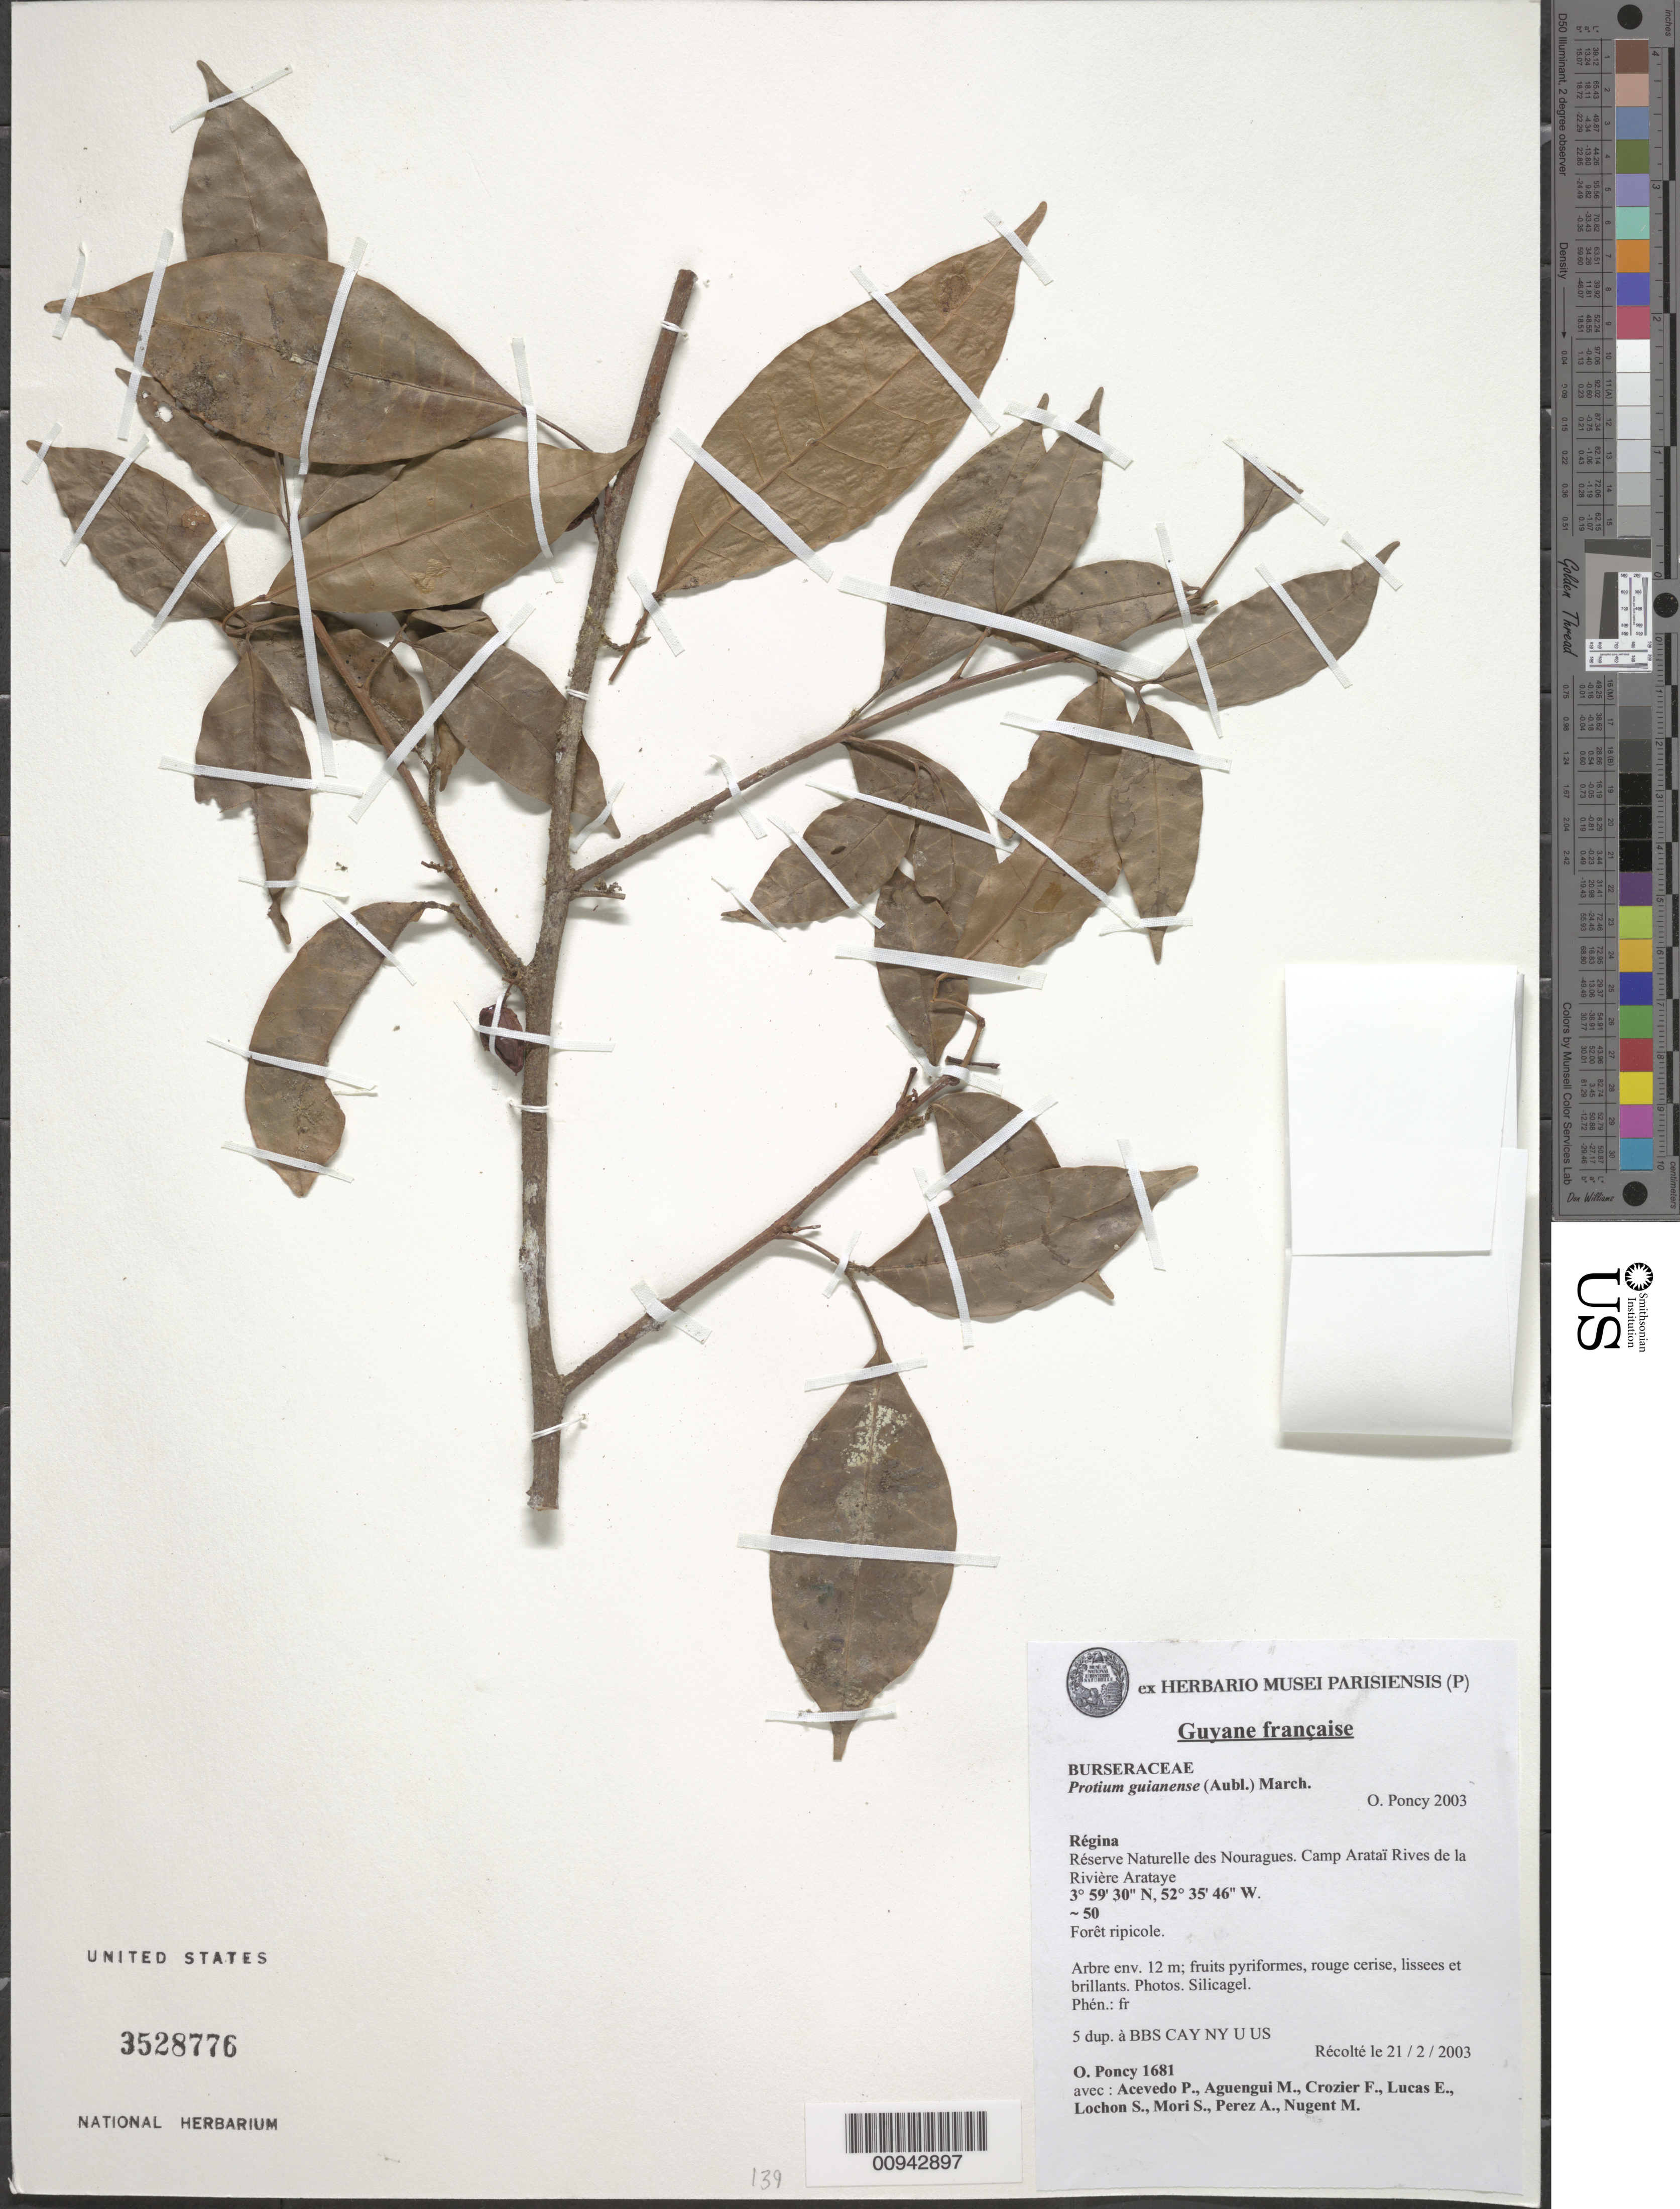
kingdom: Plantae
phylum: Tracheophyta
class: Magnoliopsida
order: Sapindales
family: Burseraceae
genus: Protium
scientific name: Protium guianense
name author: (Aubl.) Marchand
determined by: Poncy, O.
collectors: O. Poncy, P. Acevedo-Rodr., M. Aguengui, F. Crozier, E. Lucas, S. Lochon, S. Mori & A. Pérez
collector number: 1681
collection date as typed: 21-Feb-03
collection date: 2003-02-21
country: French Guiana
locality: Régina. Camp Arataï, Réserve Naturelle des Nouragues. Rives de la Riviere Arataye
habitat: Foret ripicole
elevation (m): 50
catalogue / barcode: US 3528776